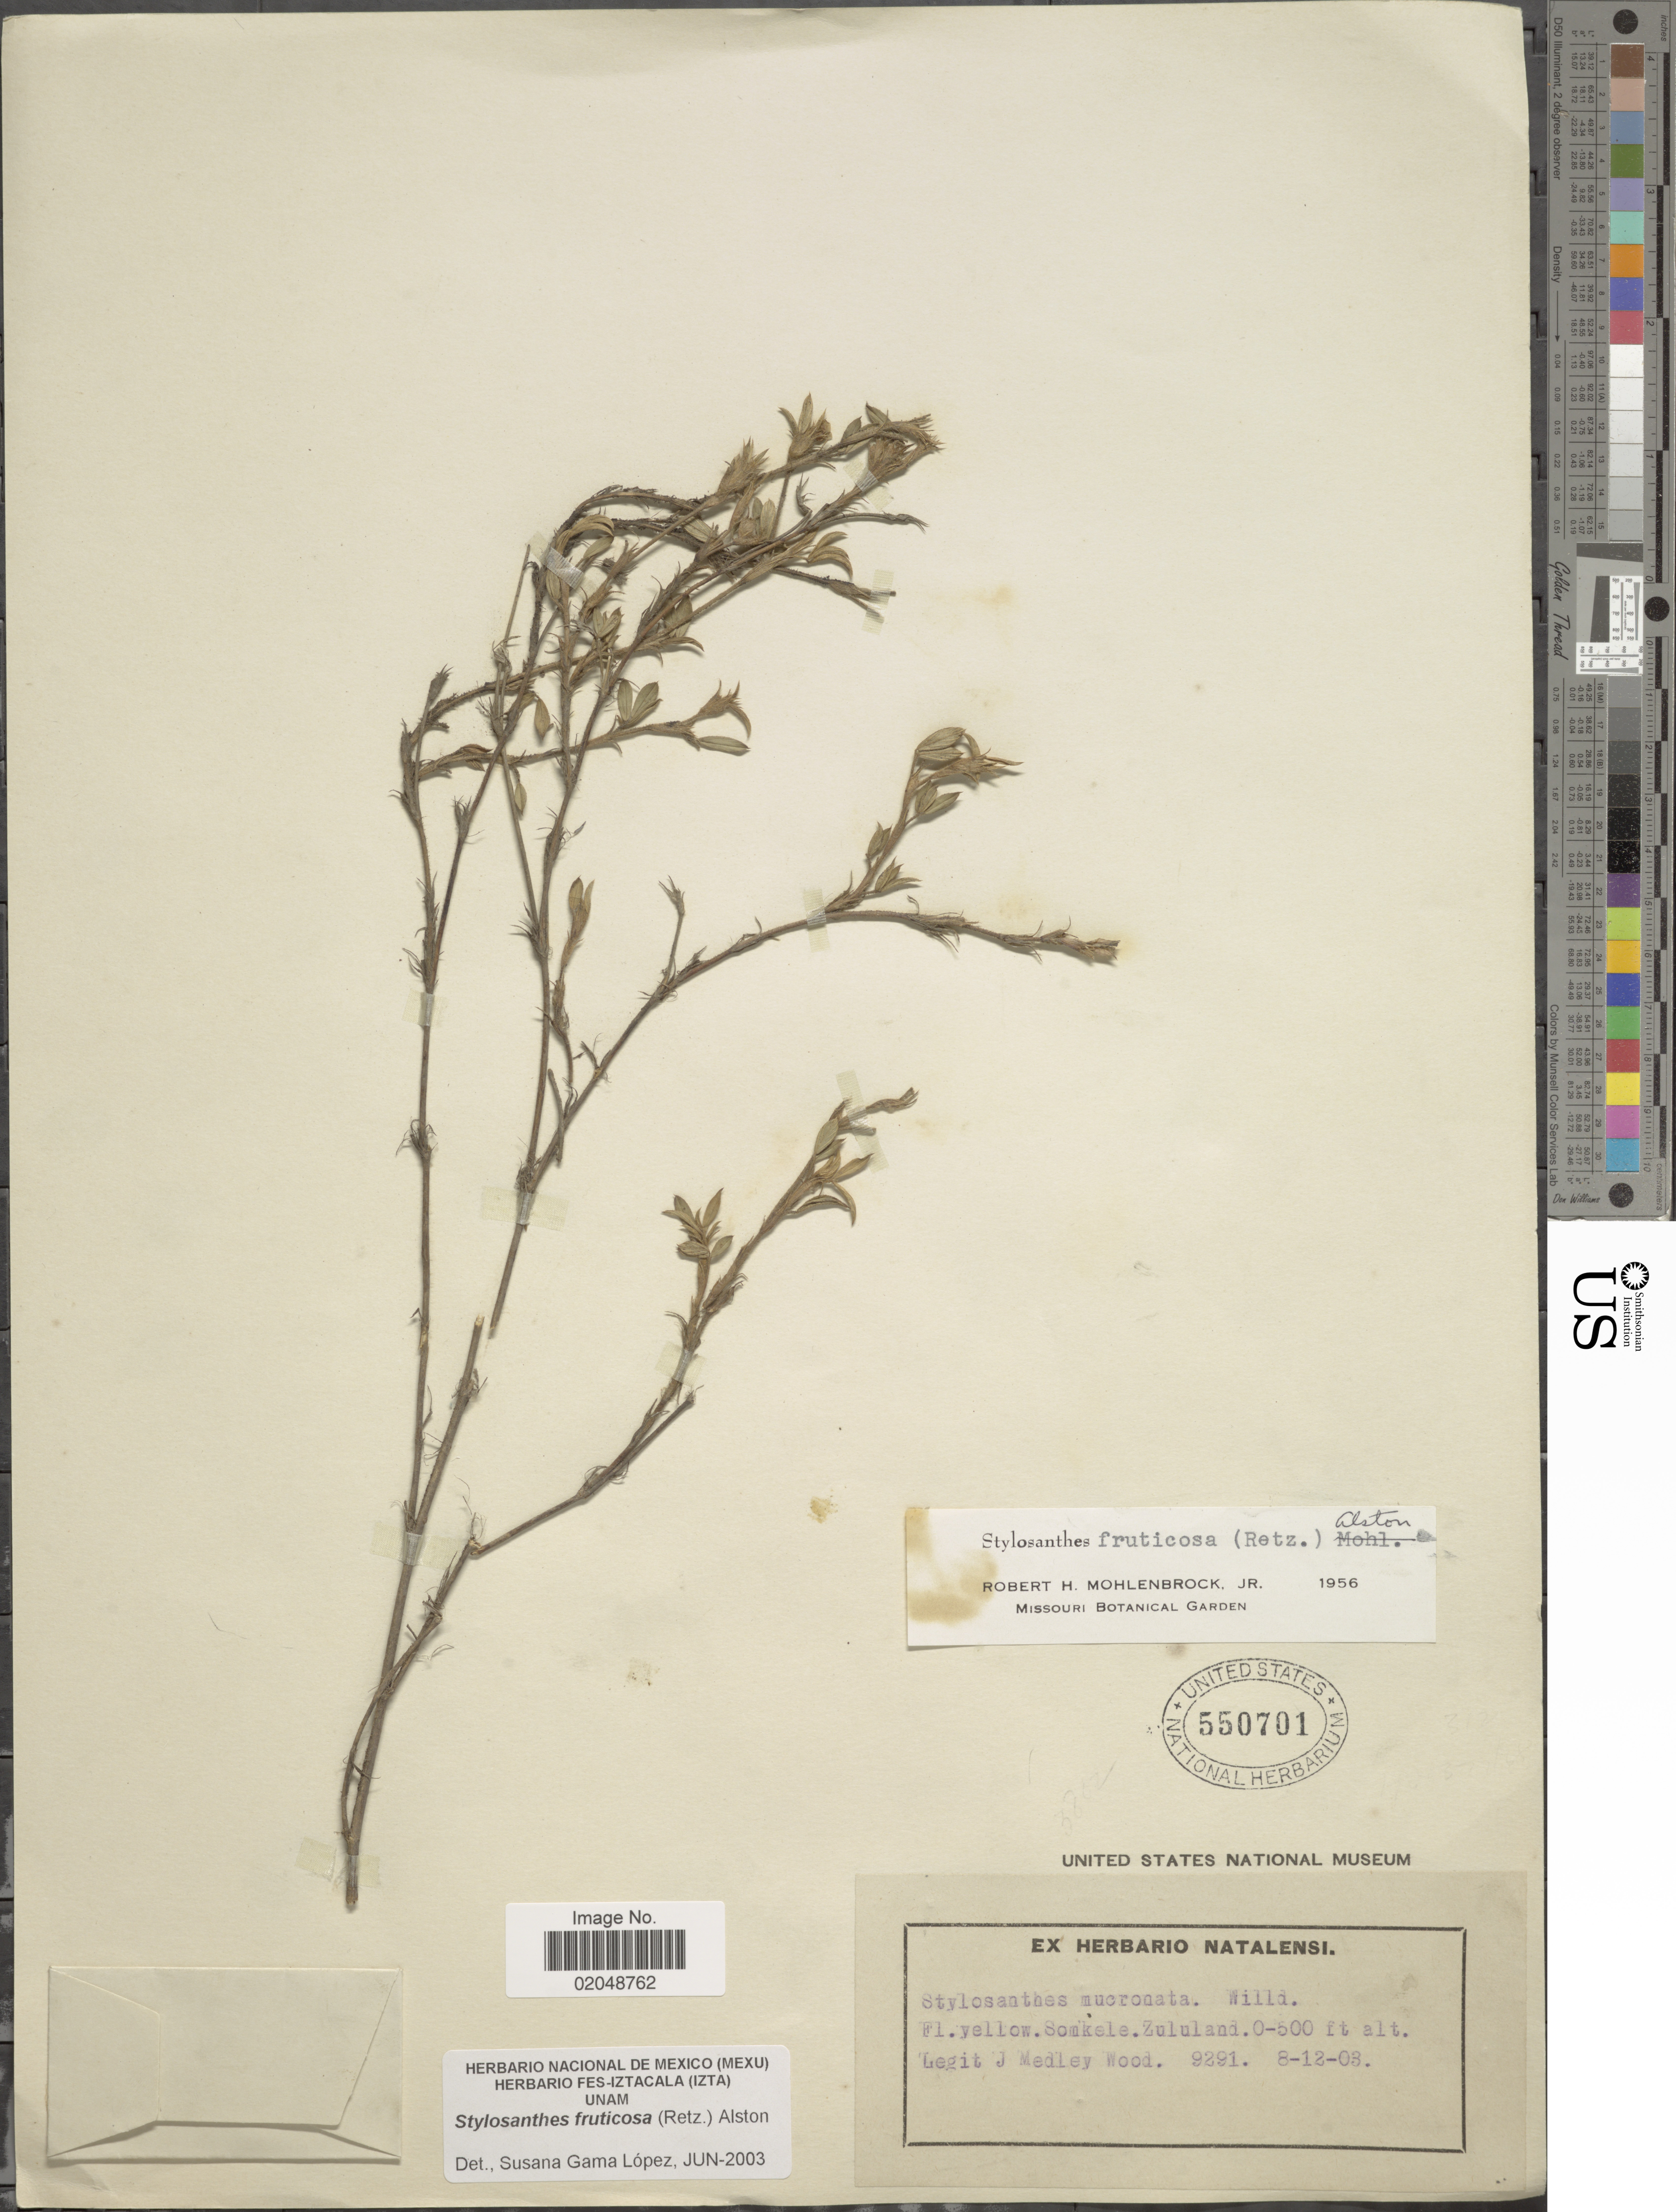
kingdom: Plantae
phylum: Tracheophyta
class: Magnoliopsida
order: Fabales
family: Fabaceae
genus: Stylosanthes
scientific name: Stylosanthes fruticosa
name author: (Retz.) Alston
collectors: J. M. Wood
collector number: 9291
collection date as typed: Transcribed d/m/y: 8/12/3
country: South Africa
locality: Somkele. Zululand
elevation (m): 0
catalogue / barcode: US 550701